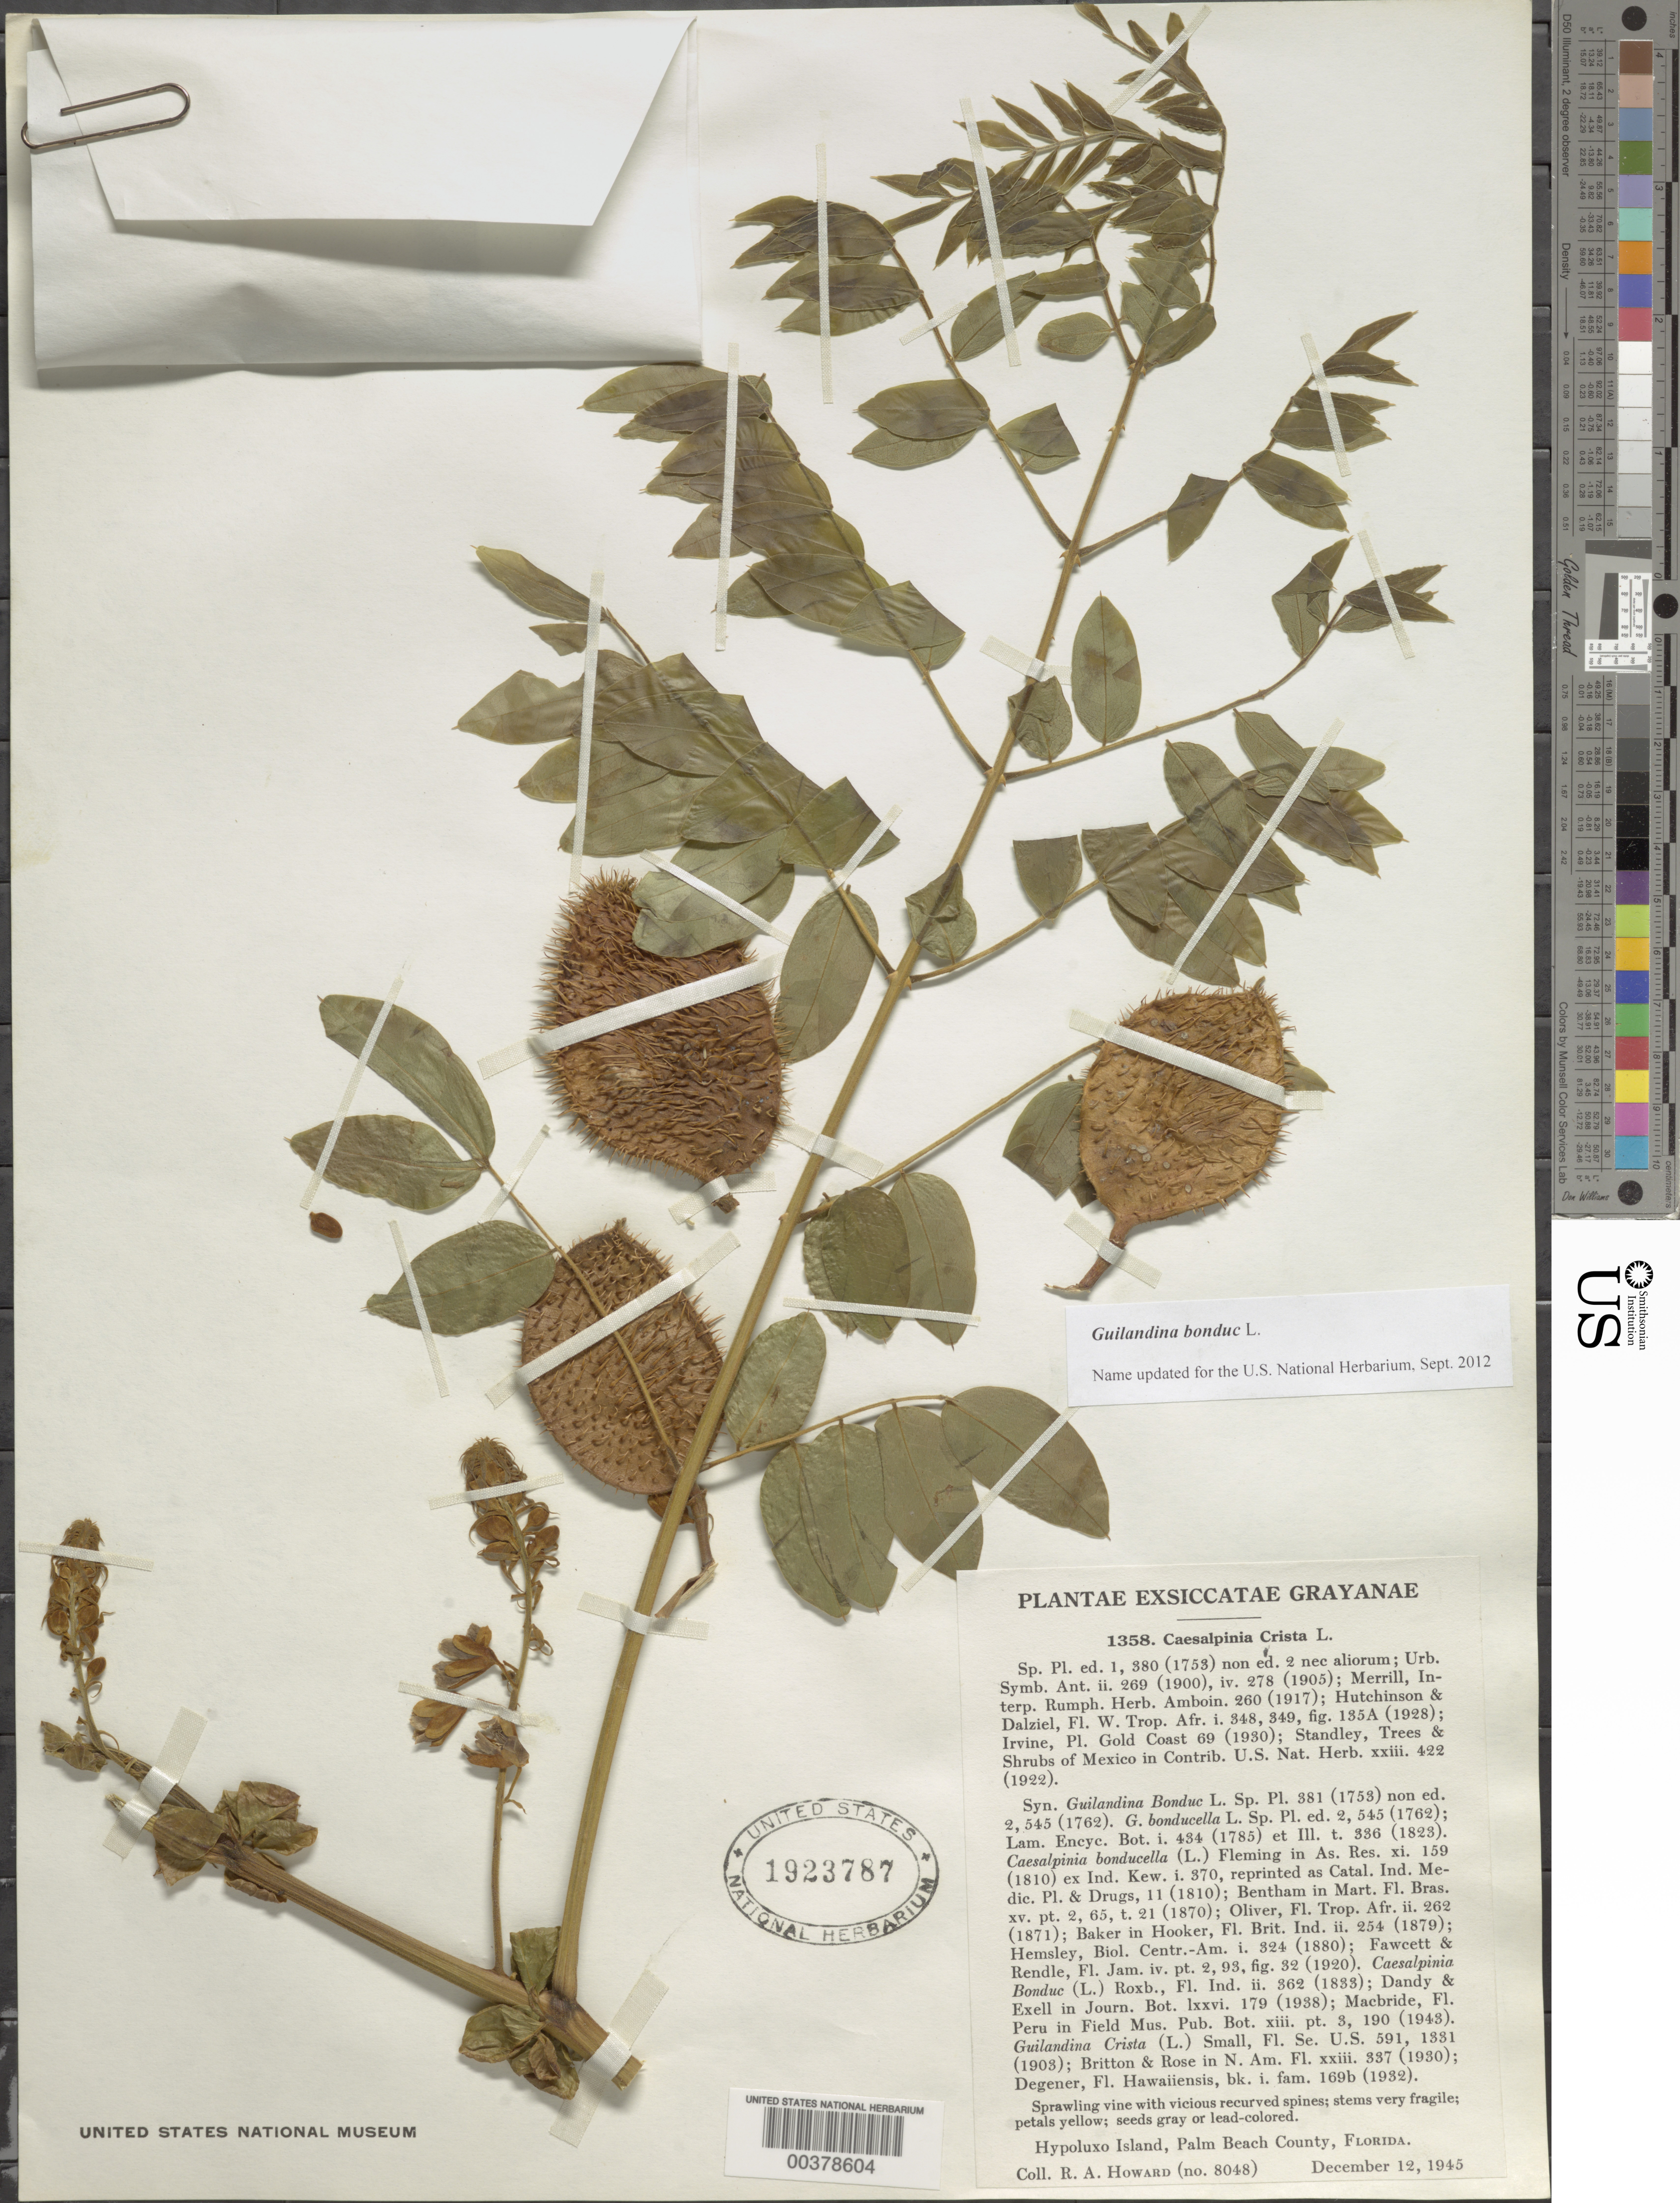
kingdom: Plantae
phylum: Tracheophyta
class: Magnoliopsida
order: Fabales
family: Fabaceae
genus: Guilandina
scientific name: Guilandina bonduc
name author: L.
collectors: R. A. Howard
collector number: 8048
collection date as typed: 12 Dec 1945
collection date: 1945-12-12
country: United States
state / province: Florida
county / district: Palm Beach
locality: Hypoluxo i.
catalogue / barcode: US 1923787